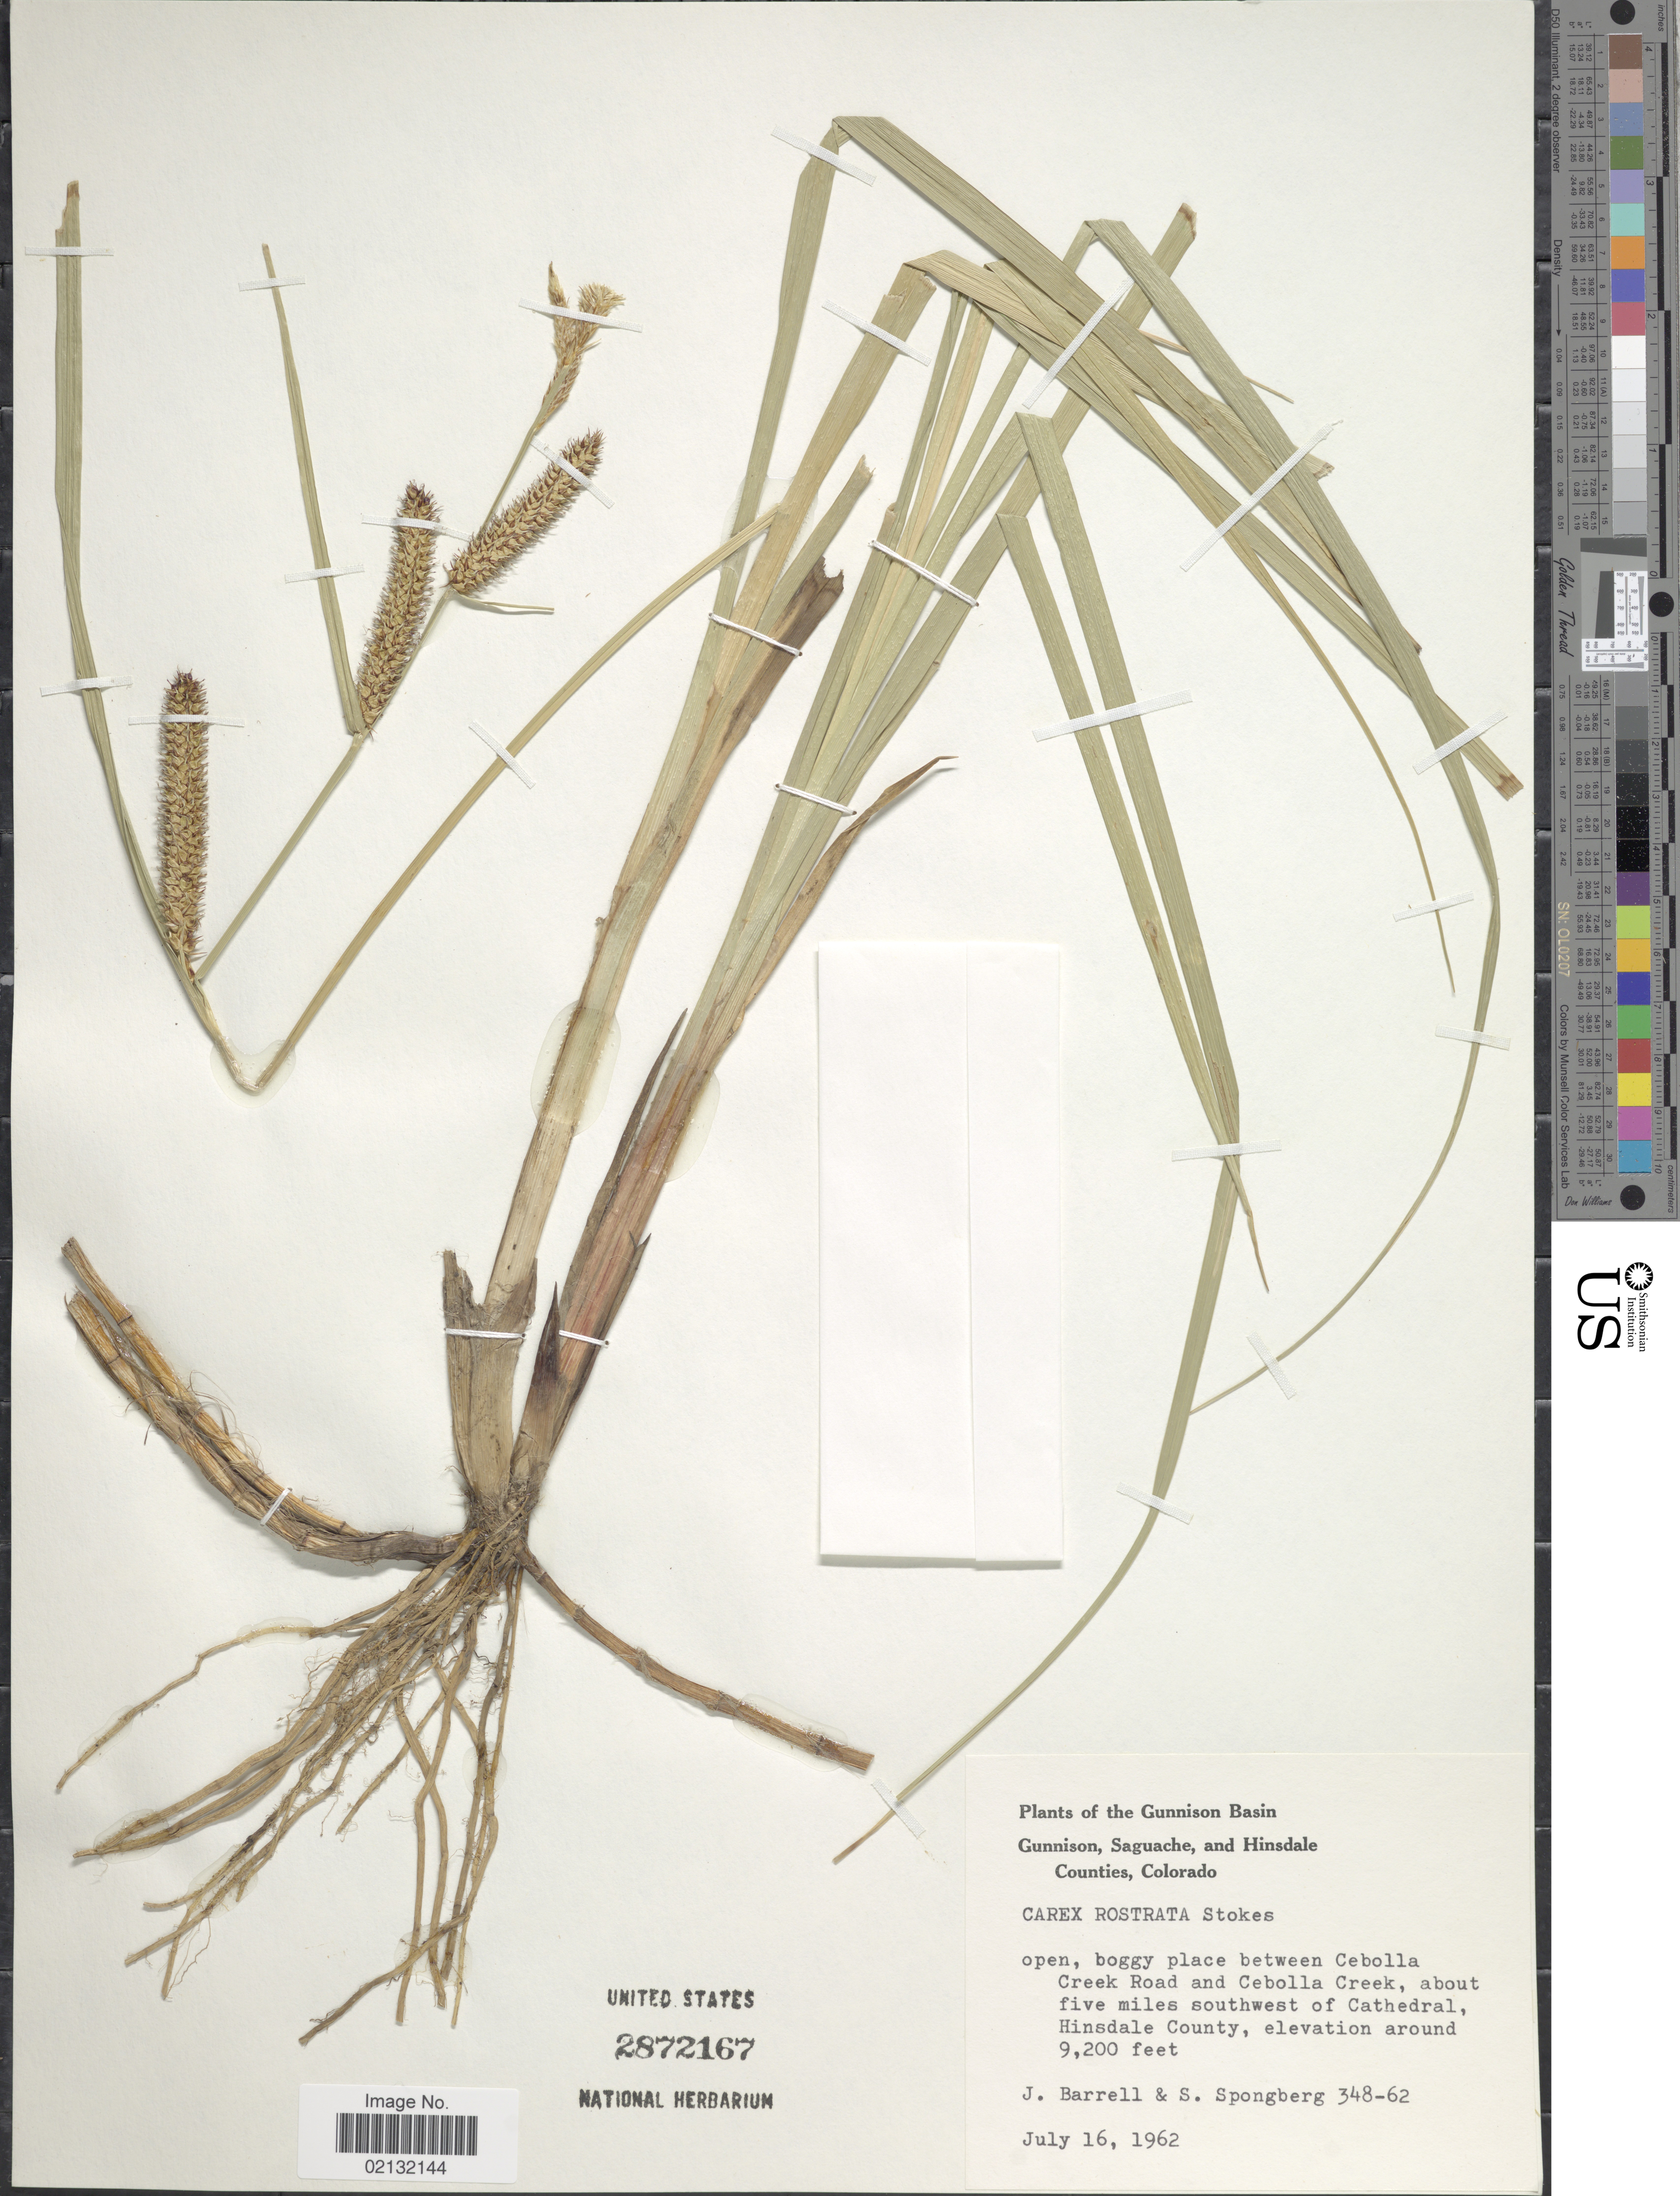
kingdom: Plantae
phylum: Tracheophyta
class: Liliopsida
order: Poales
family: Cyperaceae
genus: Carex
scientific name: Carex rostrata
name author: Stokes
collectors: J. Barrell & S. A.Spongberg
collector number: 348-62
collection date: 1962-07-16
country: United States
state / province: Colorado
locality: Gunnison Basin, Gunnison, Saguache and Hinsdale Counties, Colorado. Between Cebolla Creek Road and Cebolla Creek, about five miles southwest of Cathedral, Hinsdale County.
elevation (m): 2804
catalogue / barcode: US 2872167